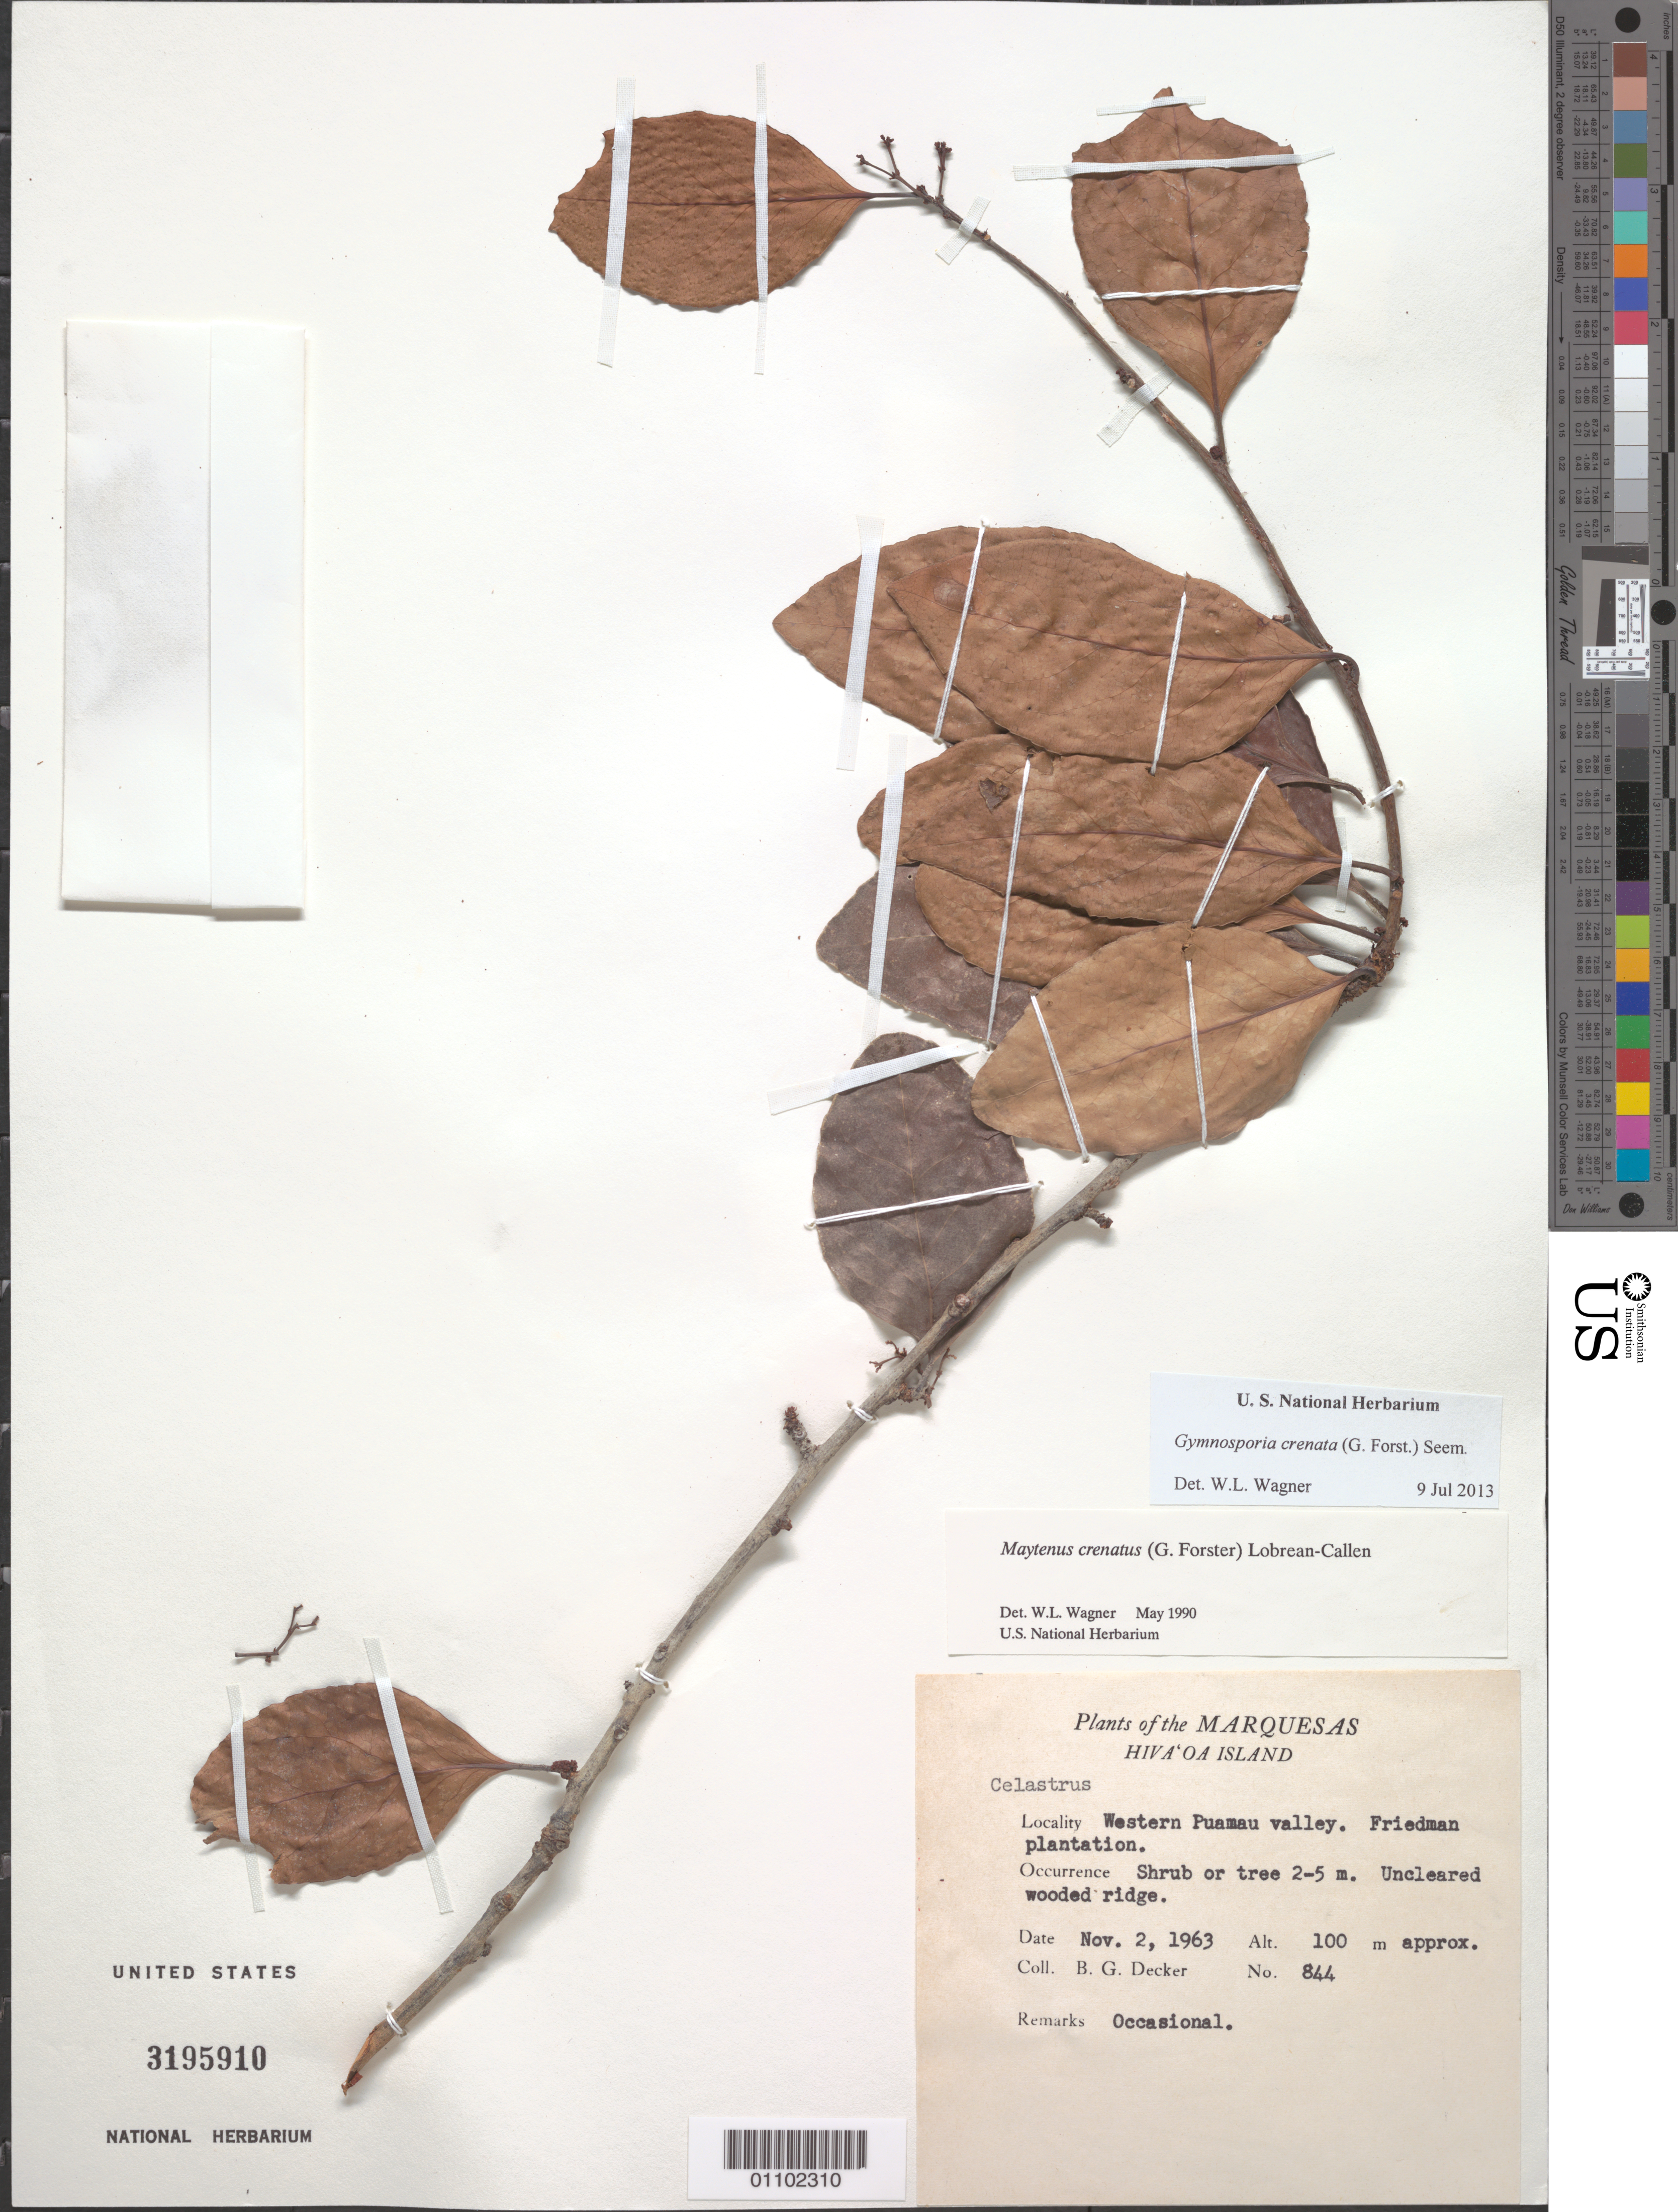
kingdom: Plantae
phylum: Tracheophyta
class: Magnoliopsida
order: Celastrales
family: Celastraceae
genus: Gymnosporia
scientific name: Gymnosporia crenata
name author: (G. Forst.) Seem.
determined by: Wagner, W. L., (BOT), Smithsonian Institution - National Museum of Natural History (UNITED STATES)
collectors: B. G. Decker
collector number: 844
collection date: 1963-11-02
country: French Polynesia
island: Hiva Oa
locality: W Puamau Valley, Friedman plantation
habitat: Uncleared wooded ridge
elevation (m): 100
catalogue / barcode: US 3195910